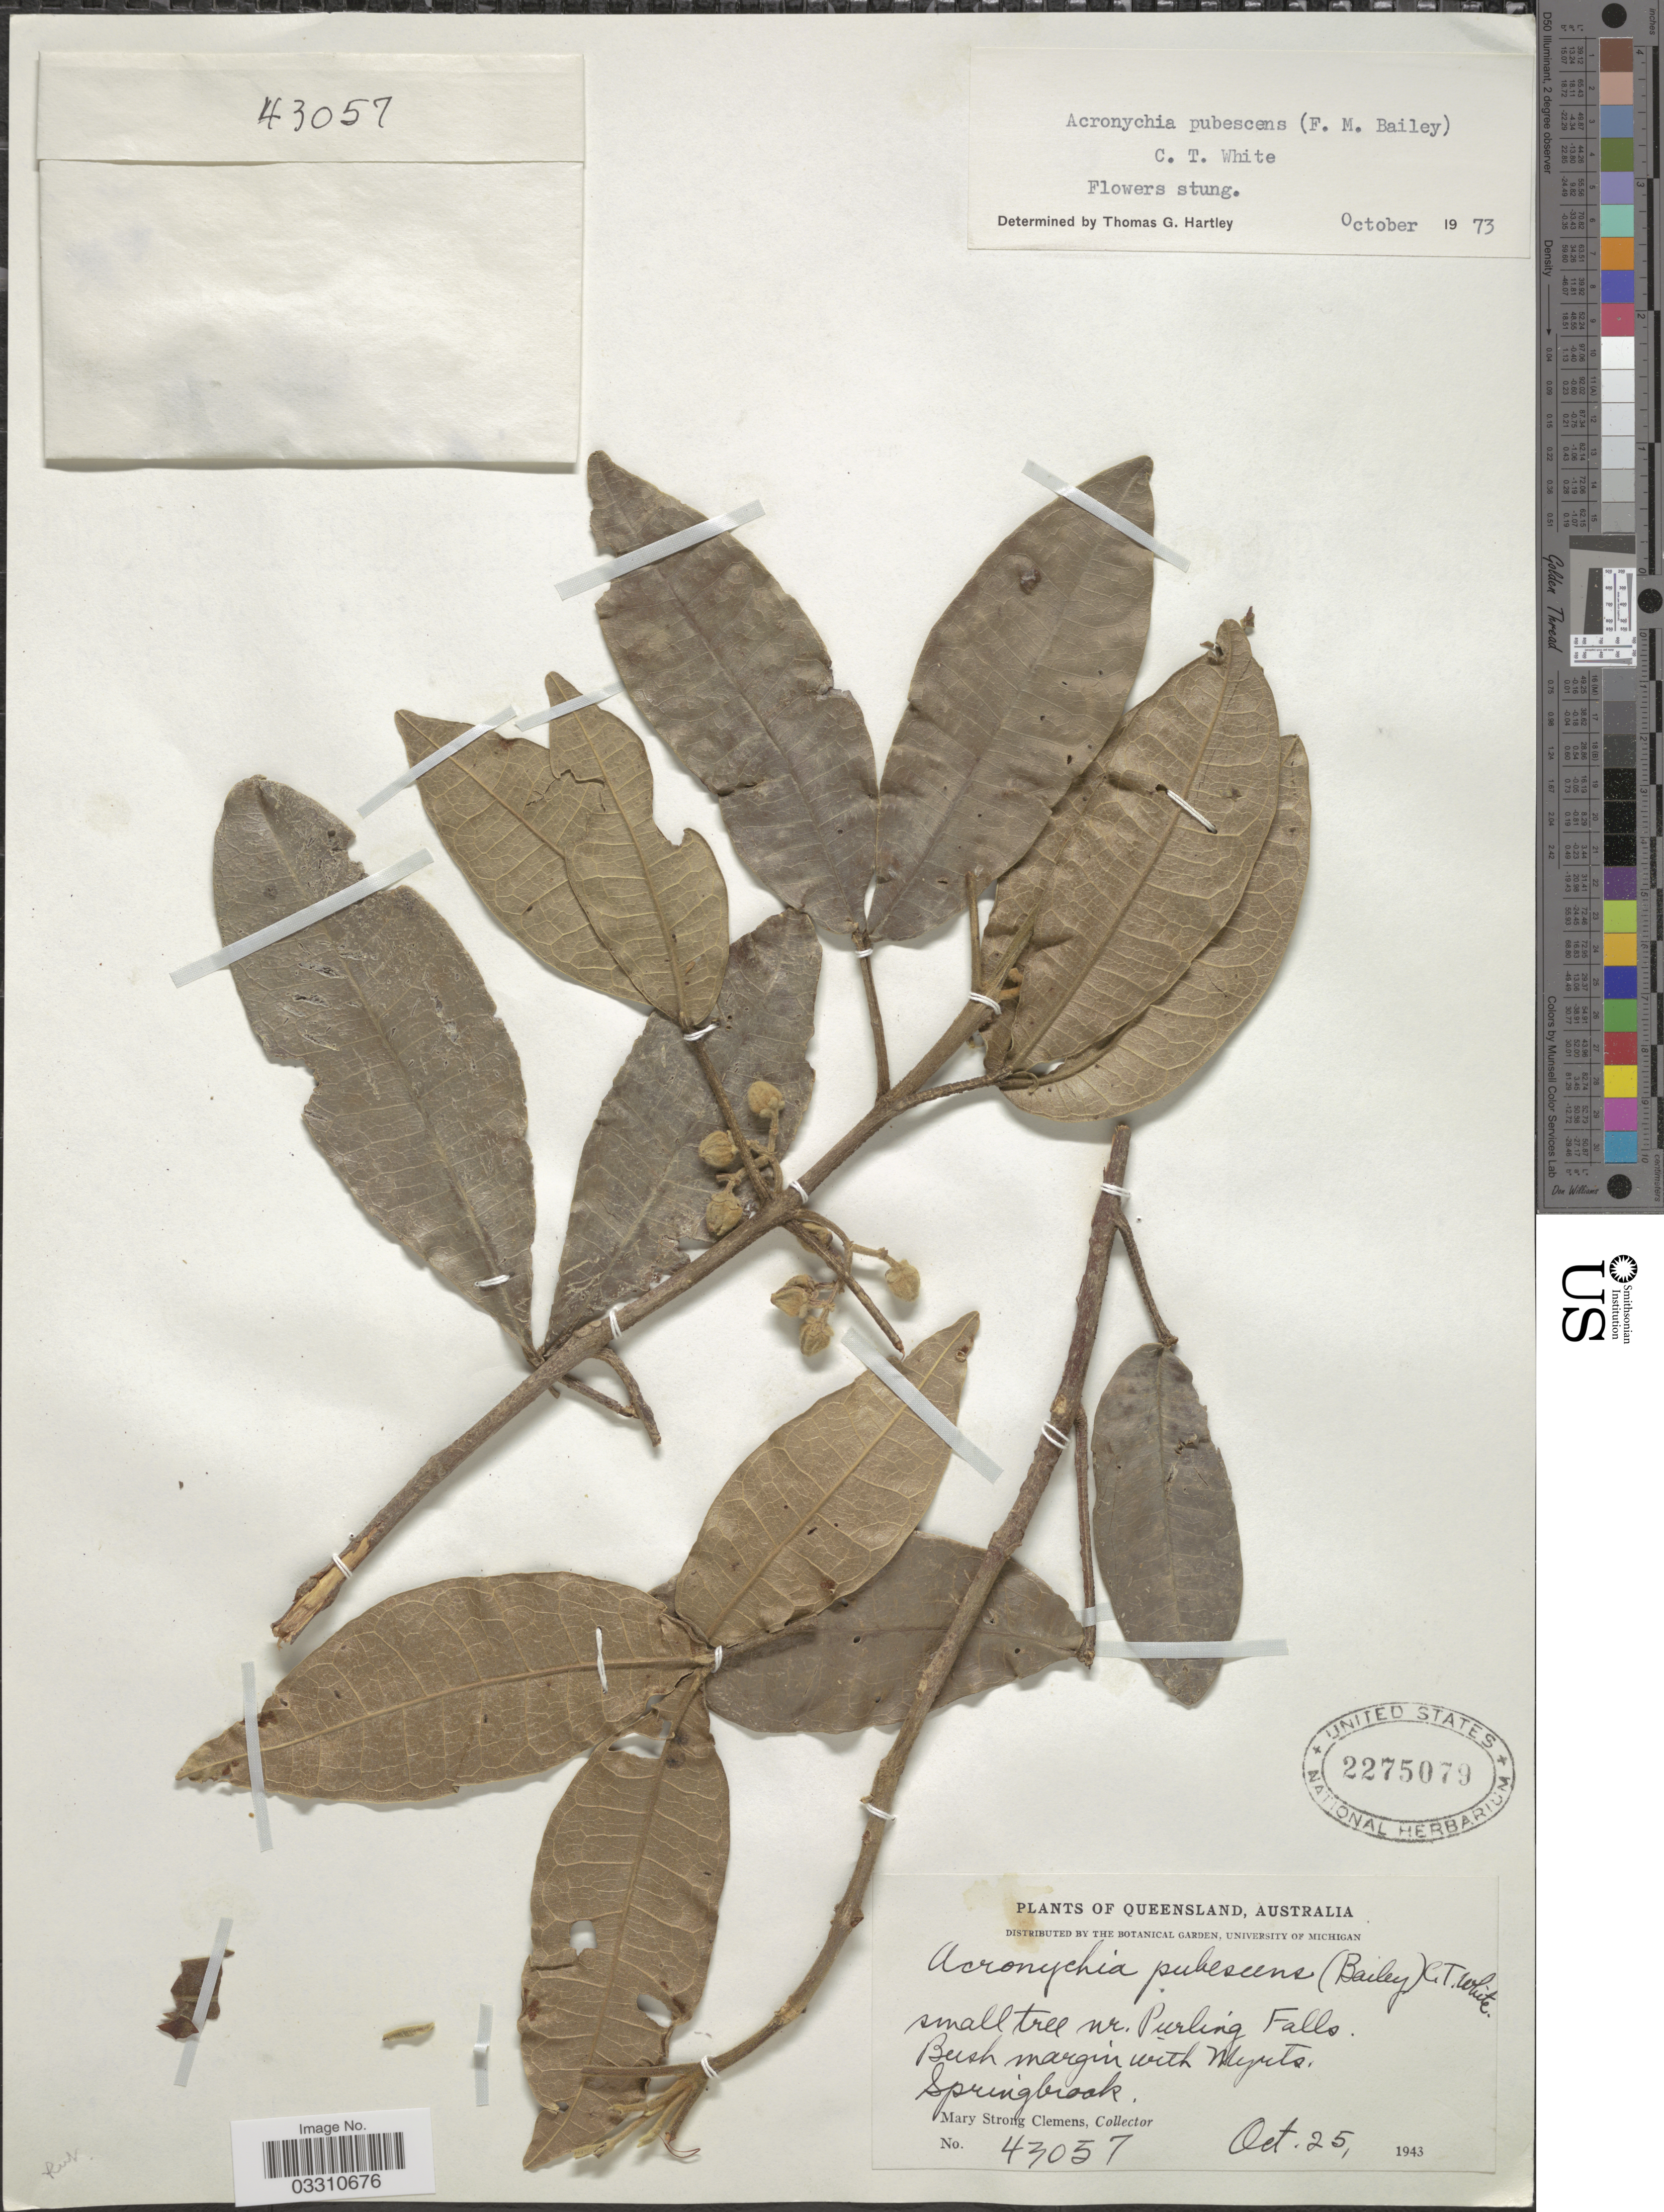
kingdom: Plantae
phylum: Tracheophyta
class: Magnoliopsida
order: Sapindales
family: Rutaceae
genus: Maclurodendron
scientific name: Maclurodendron pubescens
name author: T.G. Hartley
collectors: M. S. Clemens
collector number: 43057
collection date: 1943-10-25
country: Australia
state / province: Queensland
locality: Nr. Purling Falls. Springbrook.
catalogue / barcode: US 2275079